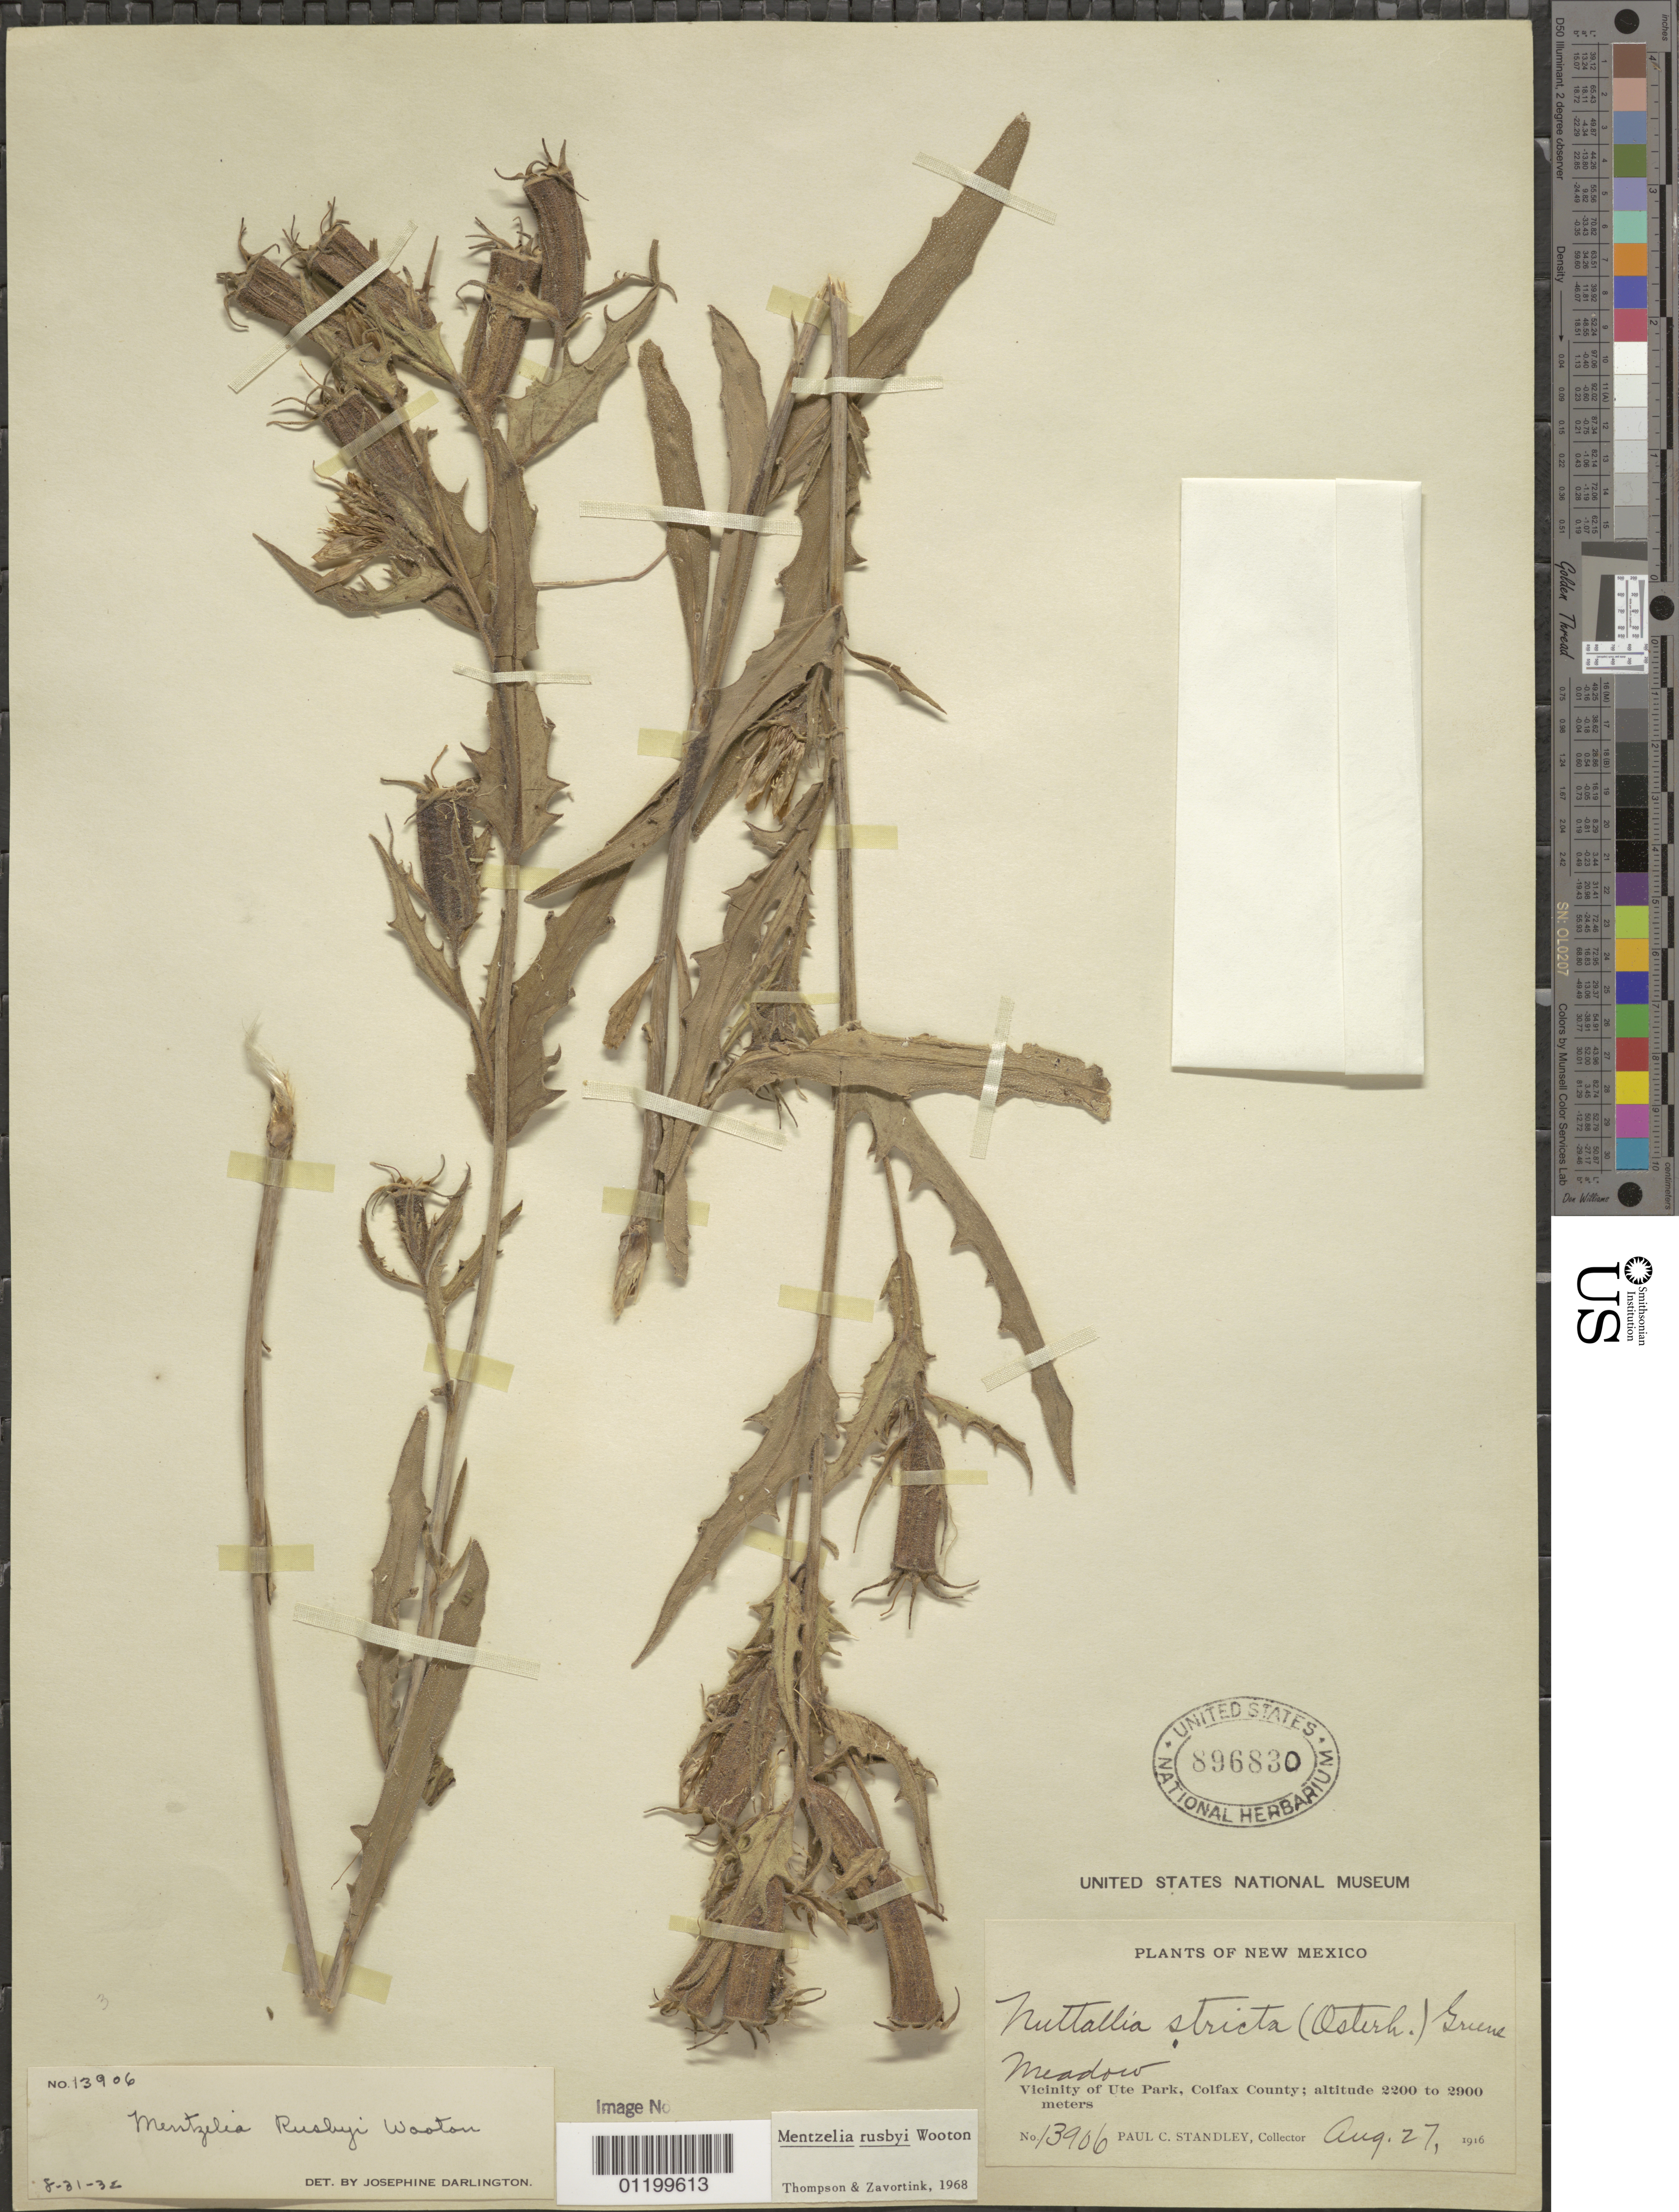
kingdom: Plantae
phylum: Tracheophyta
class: Magnoliopsida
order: Cornales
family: Loasaceae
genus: Mentzelia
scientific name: Mentzelia rusbyi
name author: Wooton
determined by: Zavortink, J. E.; Thompson, H. J.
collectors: P. C. Standley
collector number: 13906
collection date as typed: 27 Aug 1916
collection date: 1916-08-27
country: United States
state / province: New Mexico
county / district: Colfax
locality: Vicinity of Ute Park, Colfax County.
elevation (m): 2200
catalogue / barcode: US 896830